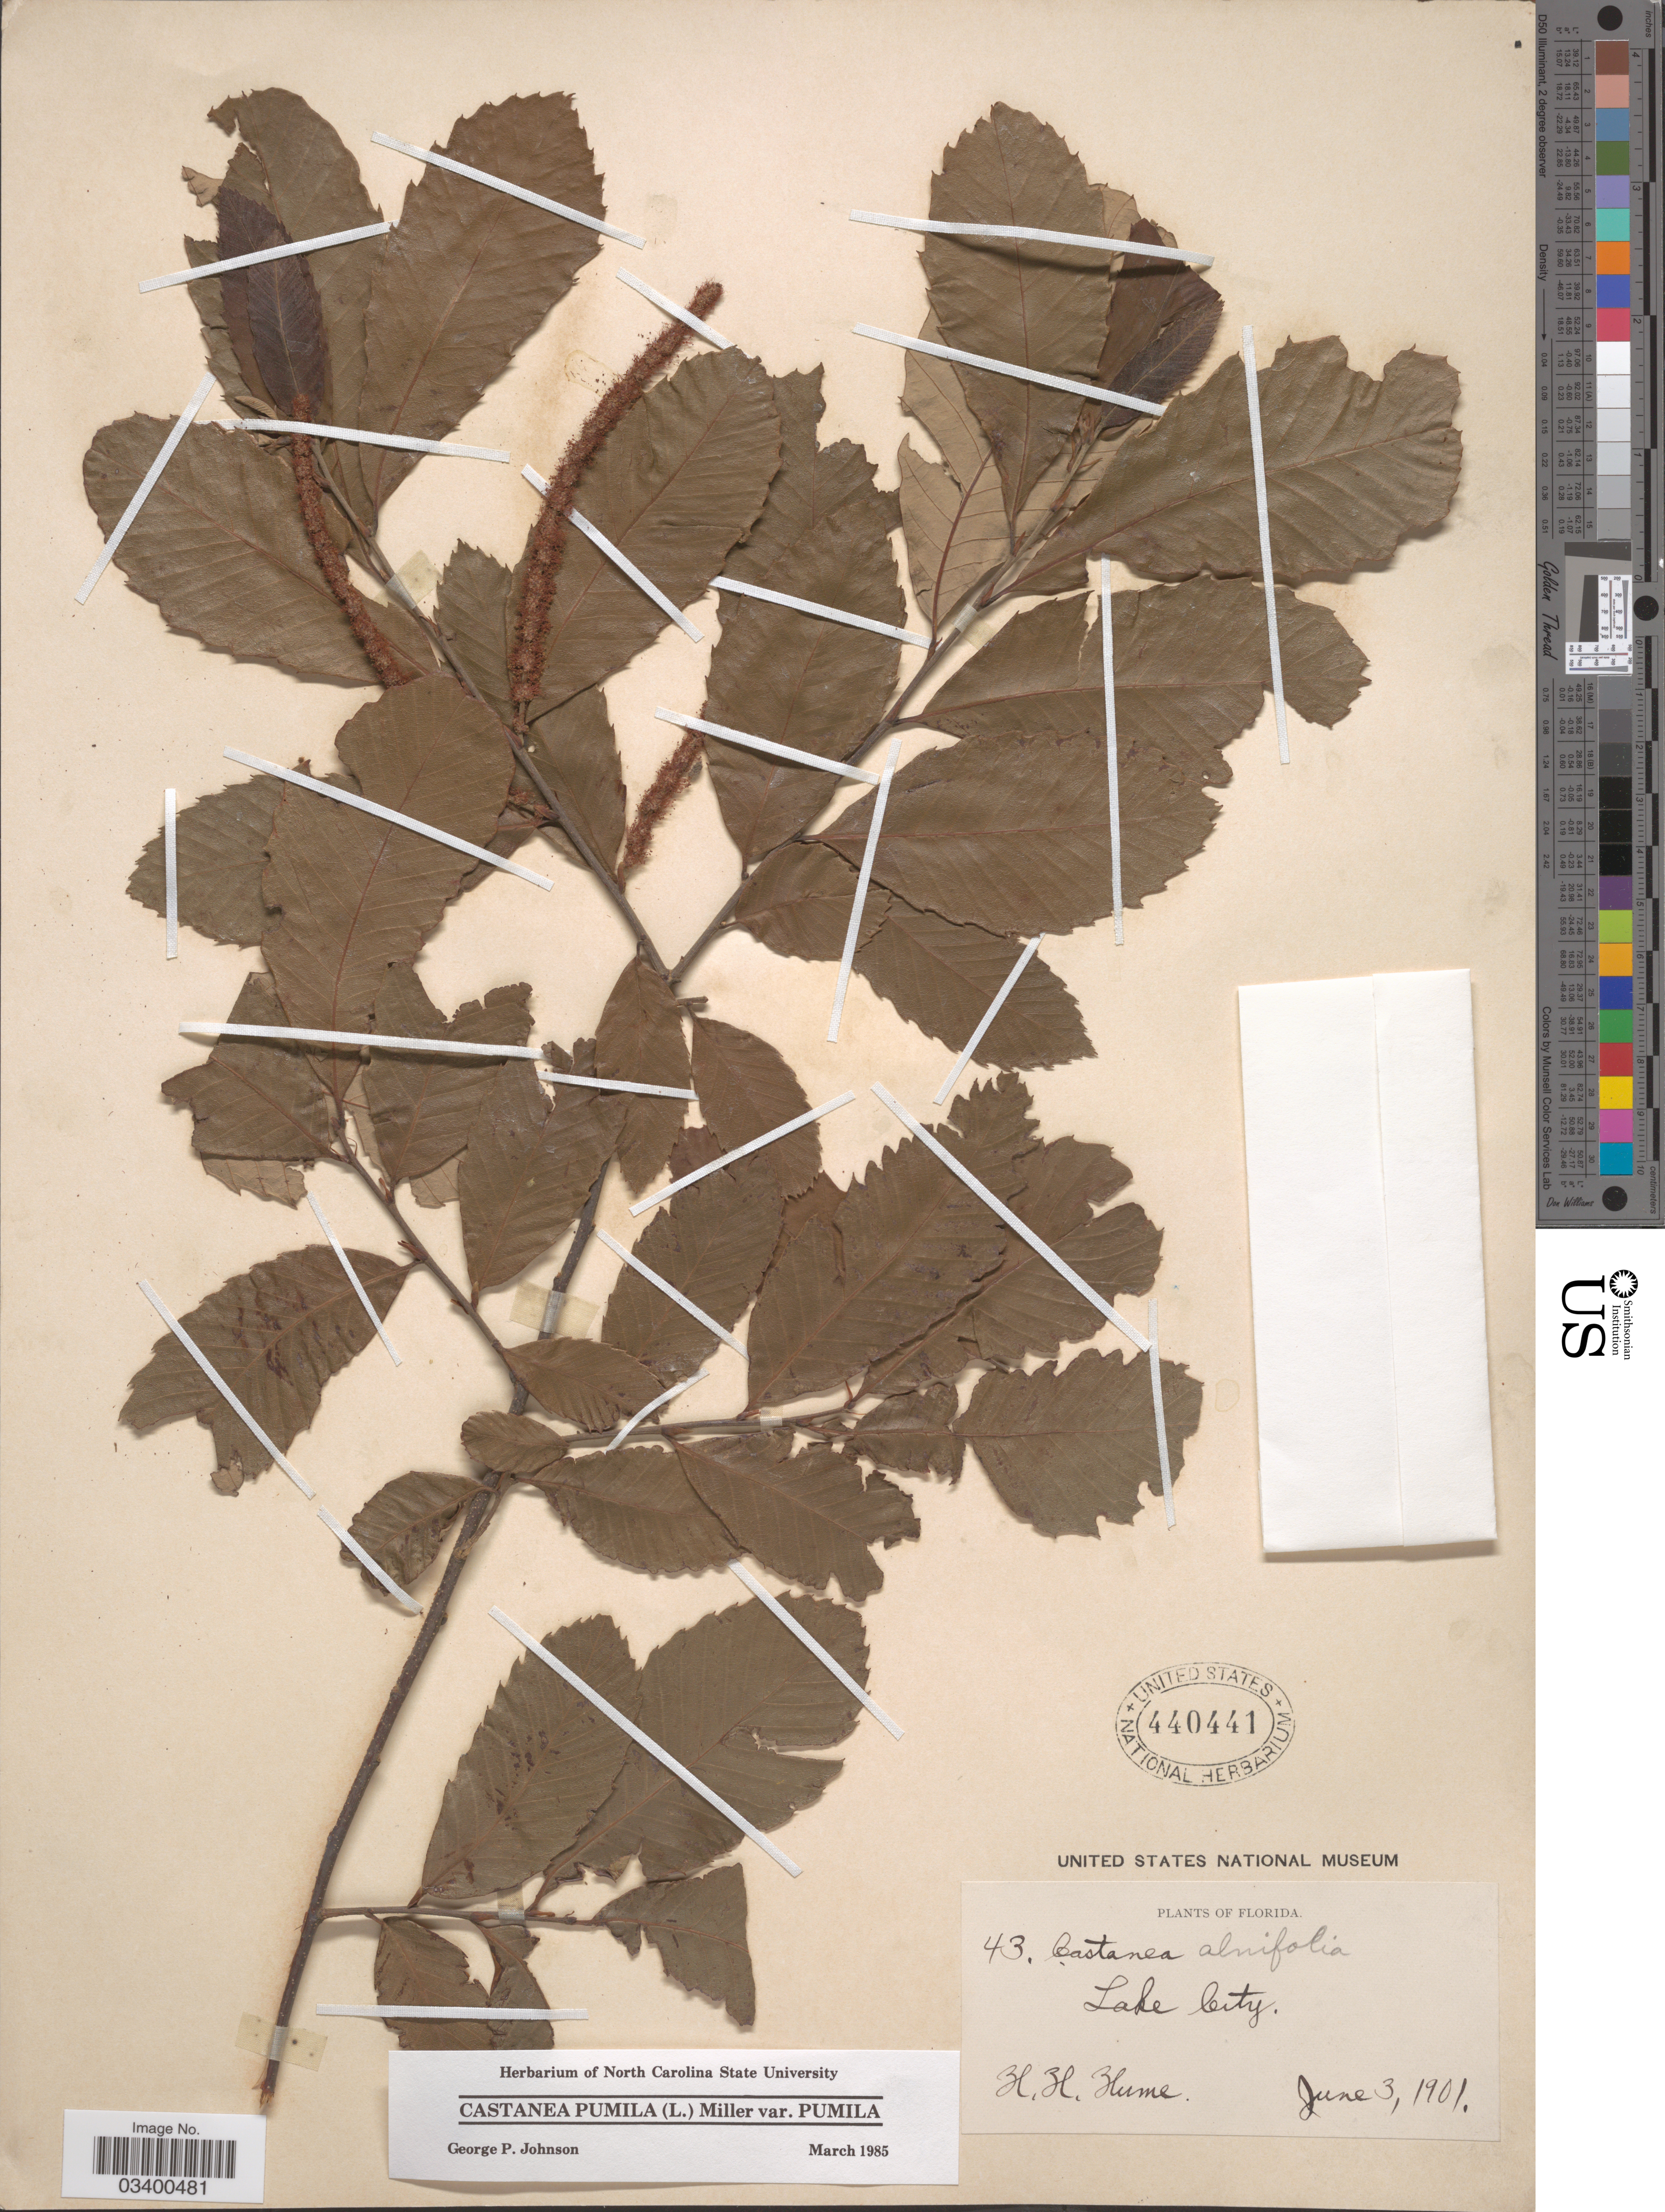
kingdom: Plantae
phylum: Tracheophyta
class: Magnoliopsida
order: Fagales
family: Fagaceae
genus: Castanea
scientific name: Castanea pumila var. pumila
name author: (L.) Mill.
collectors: H. Hume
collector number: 43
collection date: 1901-06-03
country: United States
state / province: Florida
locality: Lake City.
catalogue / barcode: US 440441